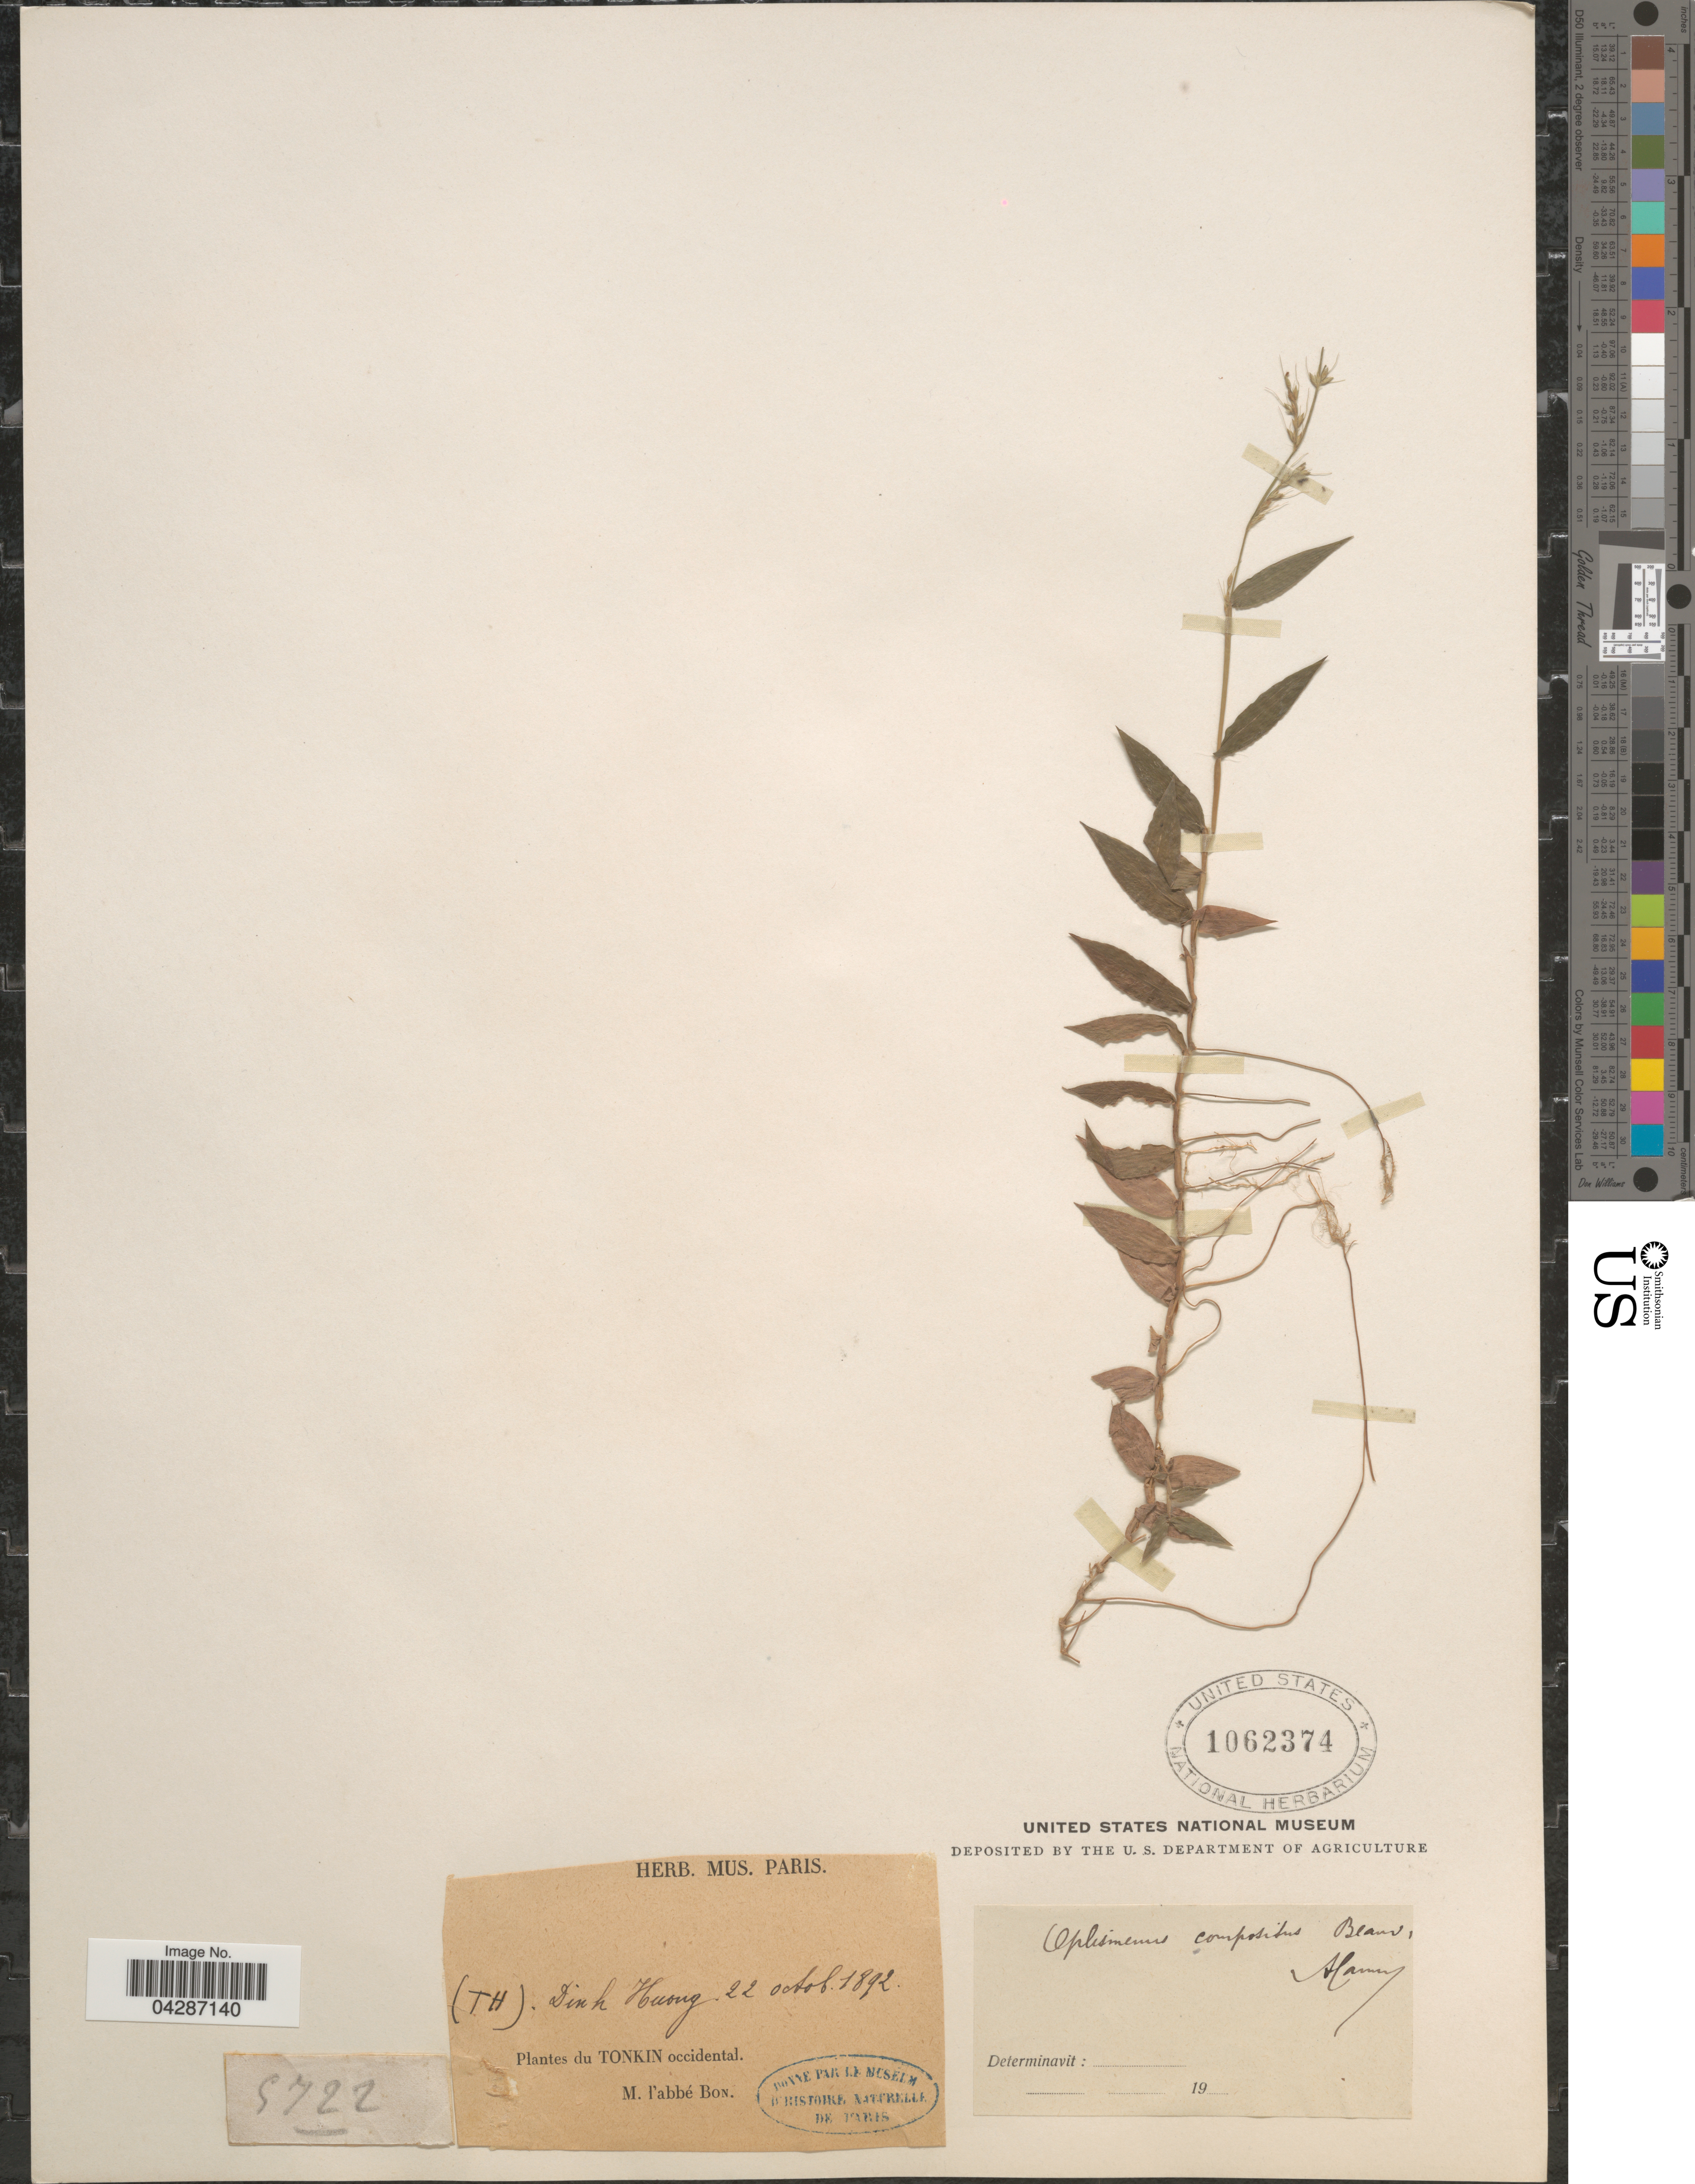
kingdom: Plantae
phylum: Tracheophyta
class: Liliopsida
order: Poales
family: Poaceae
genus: Oplismenus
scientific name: Oplismenus compositus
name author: (L.) P. Beauv.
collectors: H. F. Bon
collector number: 5722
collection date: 1892-10-22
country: Vietnam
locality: Dinh Huong. Tonkin occidental.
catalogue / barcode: US 1062374